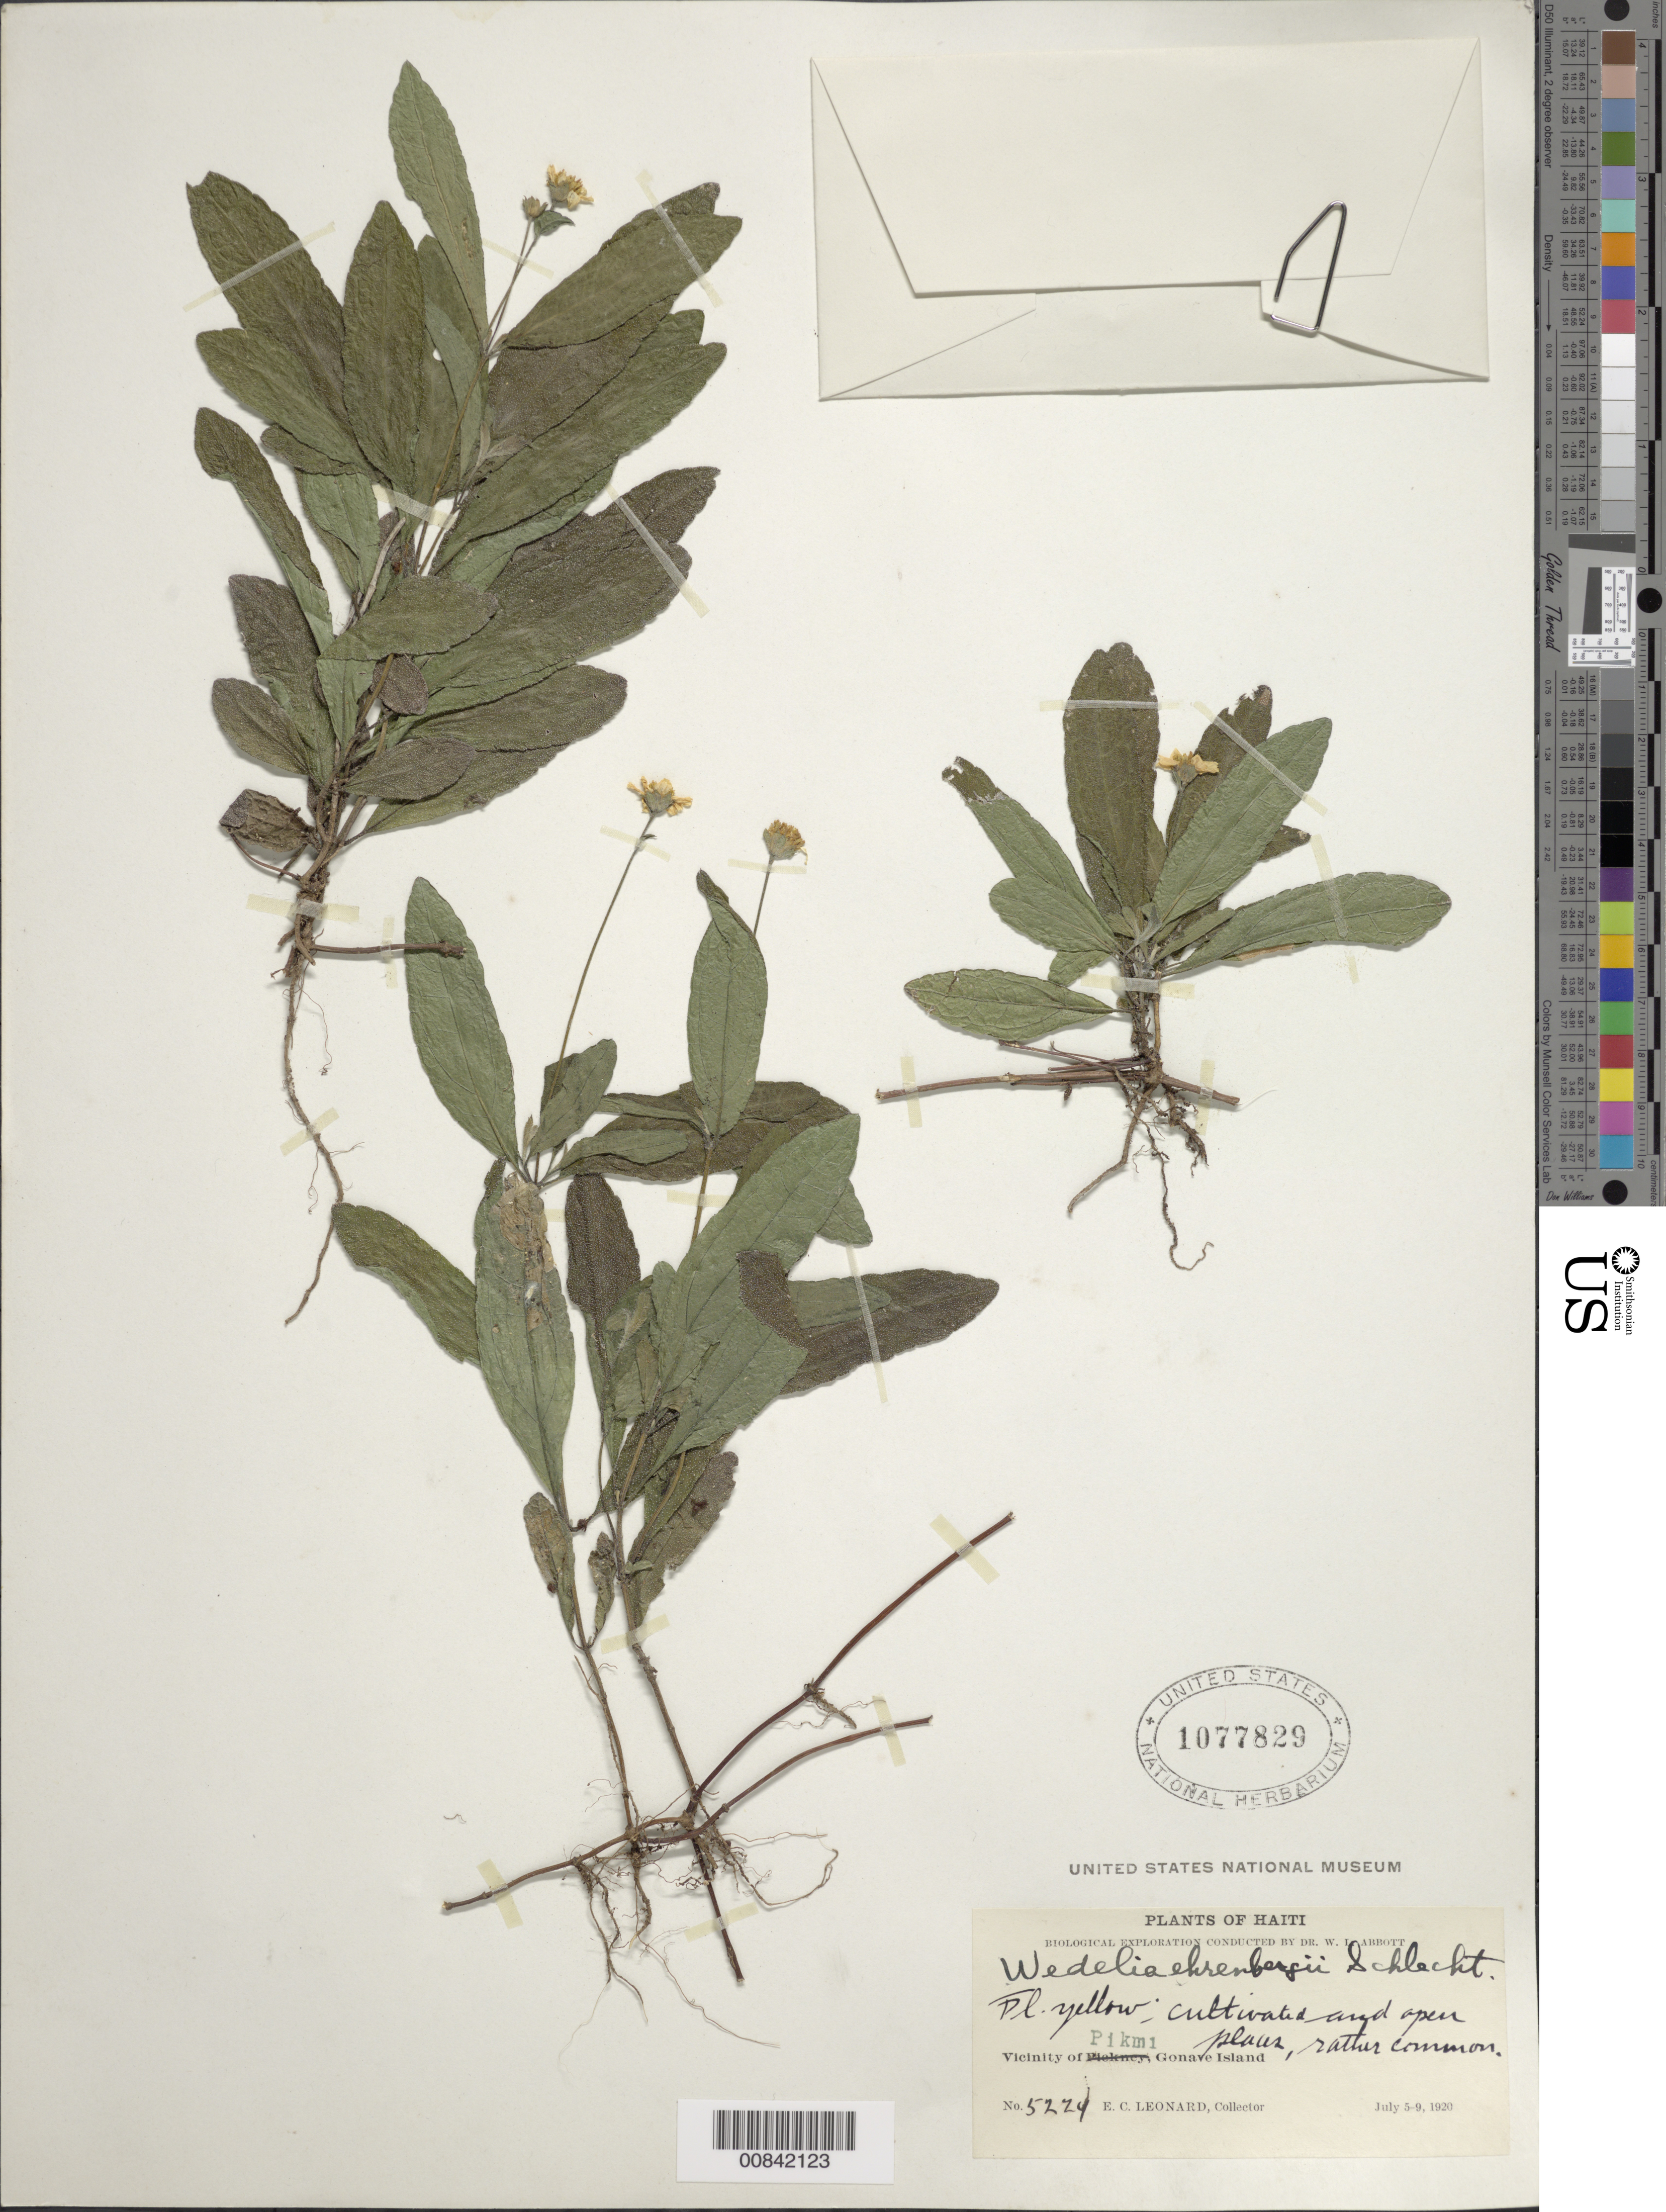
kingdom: Plantae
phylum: Tracheophyta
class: Magnoliopsida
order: Asterales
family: Asteraceae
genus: Wedelia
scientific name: Wedelia ehrenbergii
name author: Less.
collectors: E. C. Leonard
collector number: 5224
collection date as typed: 05 Jul 1920 to 09 Jul 1920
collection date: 1920-07-05/1920-07-09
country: Haiti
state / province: Ouest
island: Île de la Gonâve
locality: Vicinity of Pikmi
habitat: Cultivated and open places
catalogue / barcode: US 1077829